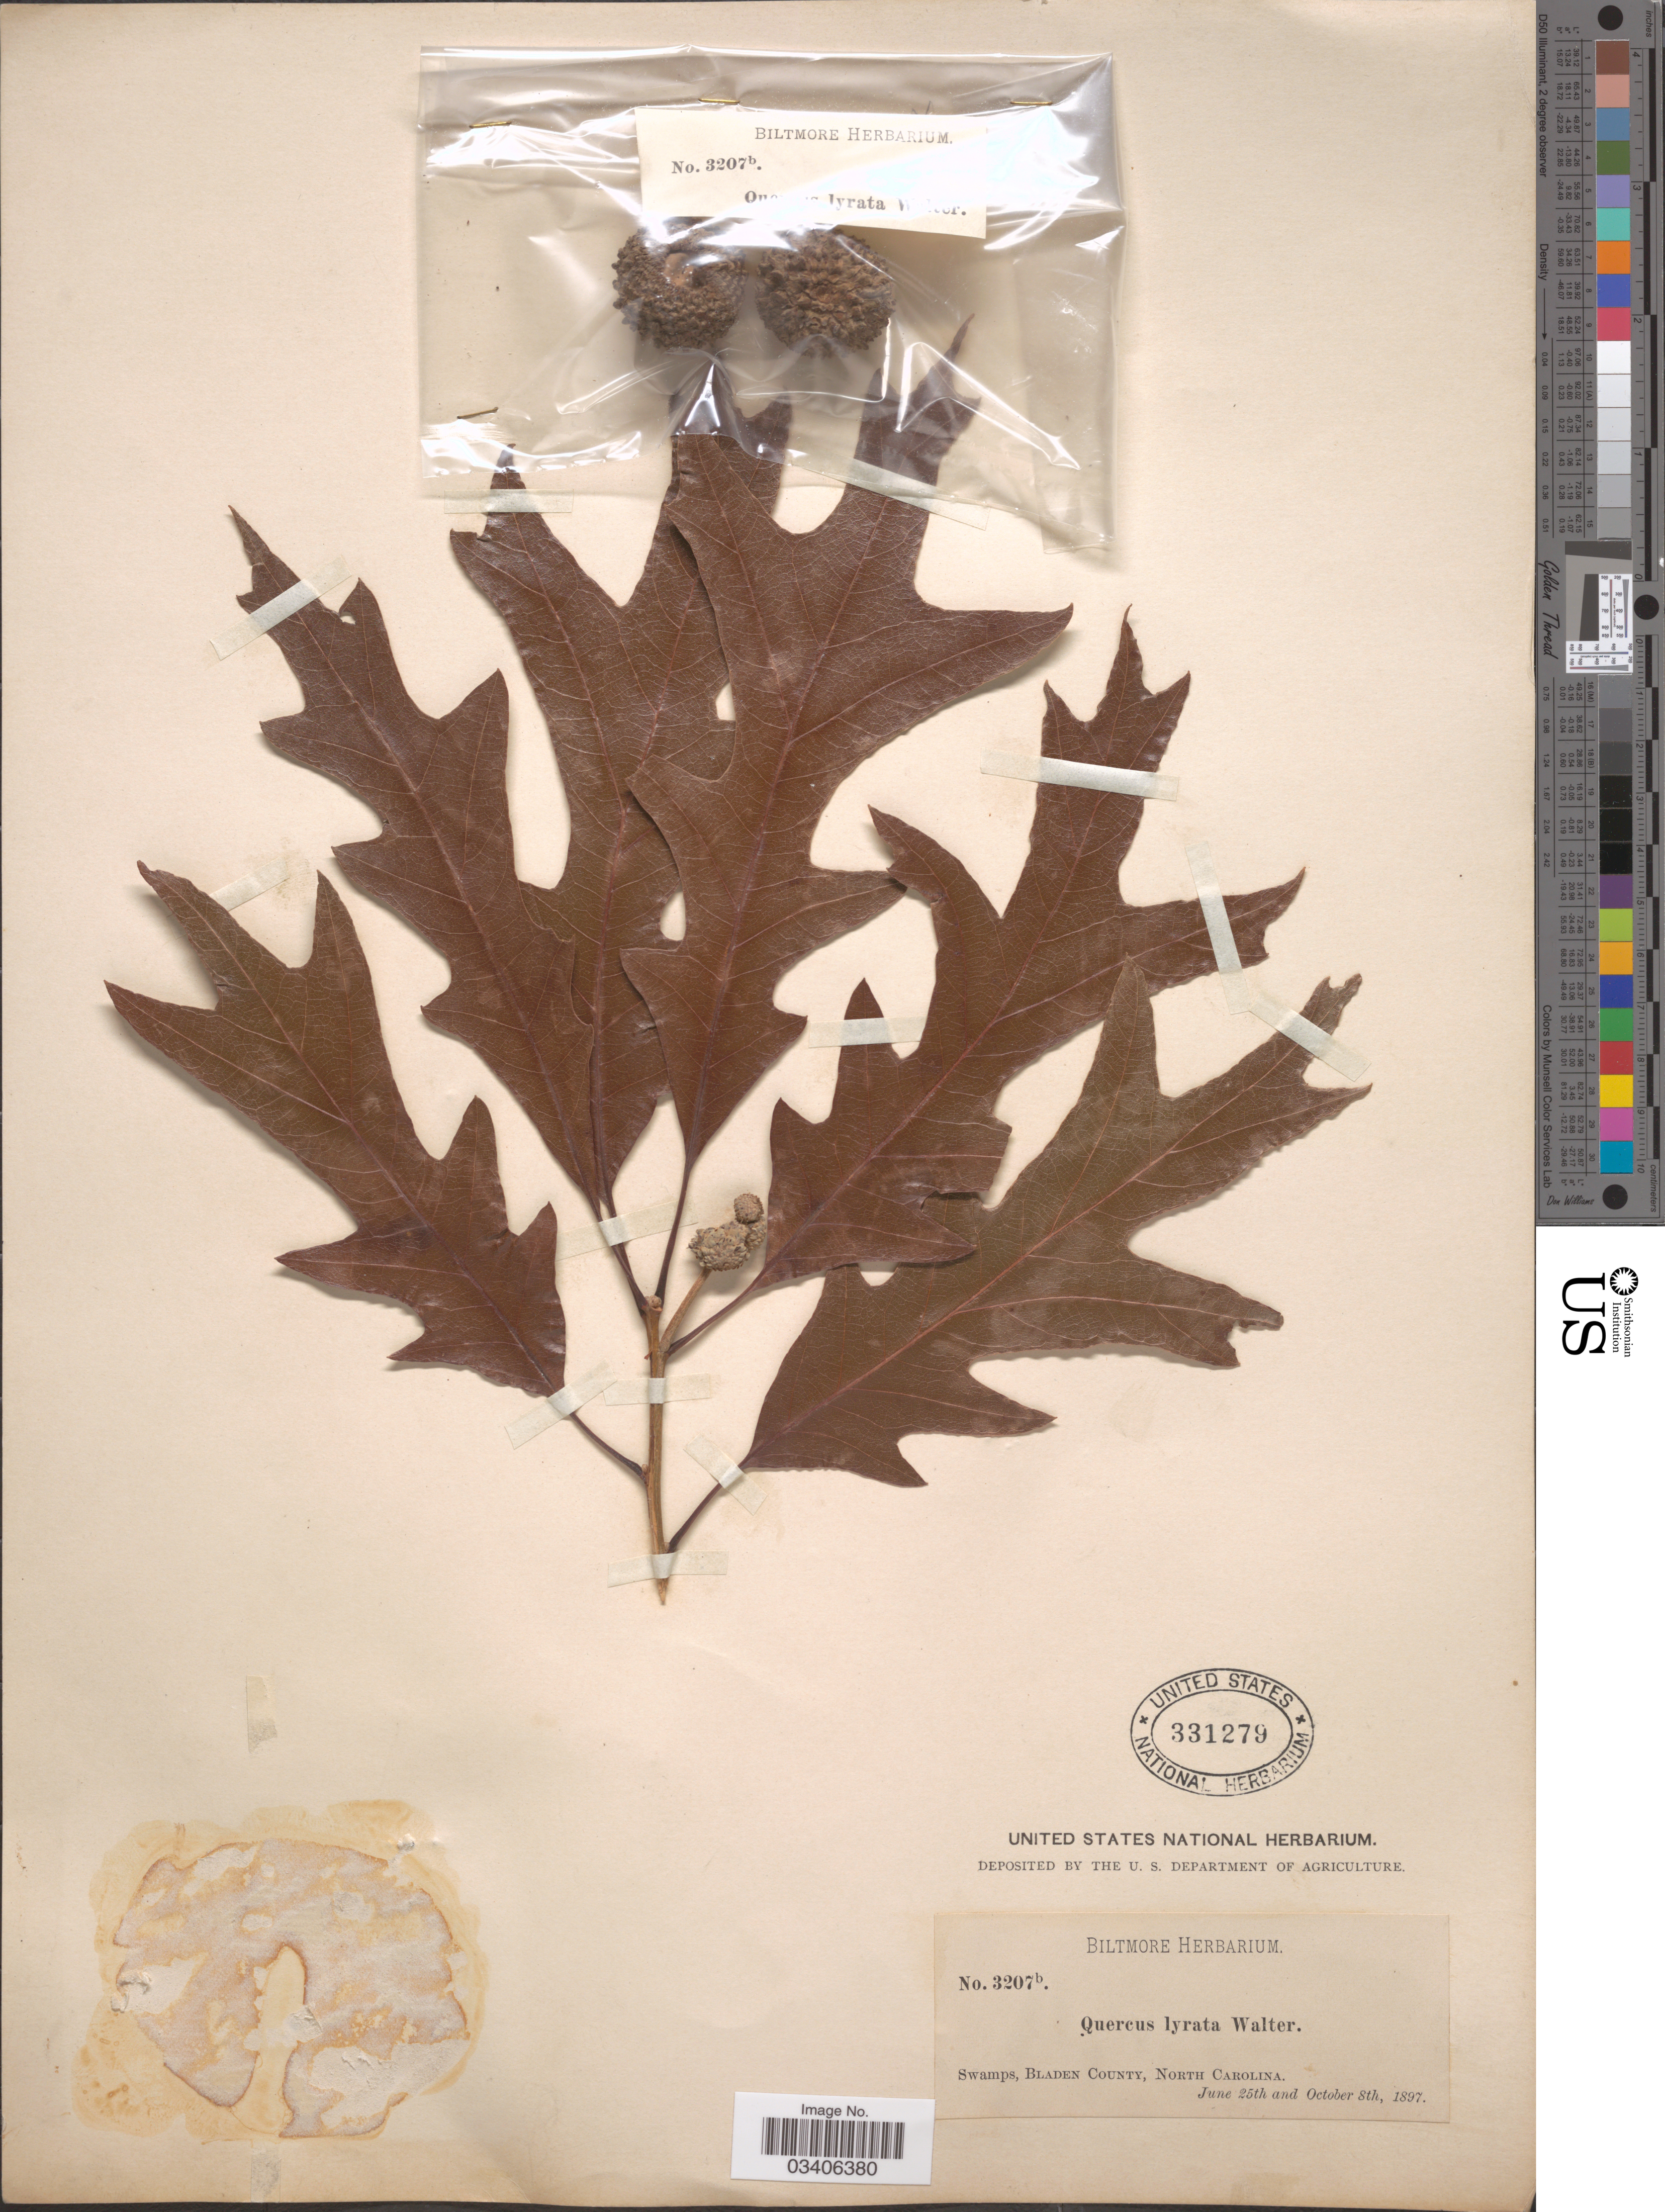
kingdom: Plantae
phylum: Tracheophyta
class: Magnoliopsida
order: Fagales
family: Fagaceae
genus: Quercus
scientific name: Quercus lyrata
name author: Walter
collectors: ex herb. Biltmore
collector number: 3207b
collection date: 1897-06-25/1897-10-08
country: United States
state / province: North Carolina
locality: Swamps, Bladen County.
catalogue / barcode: US 331279